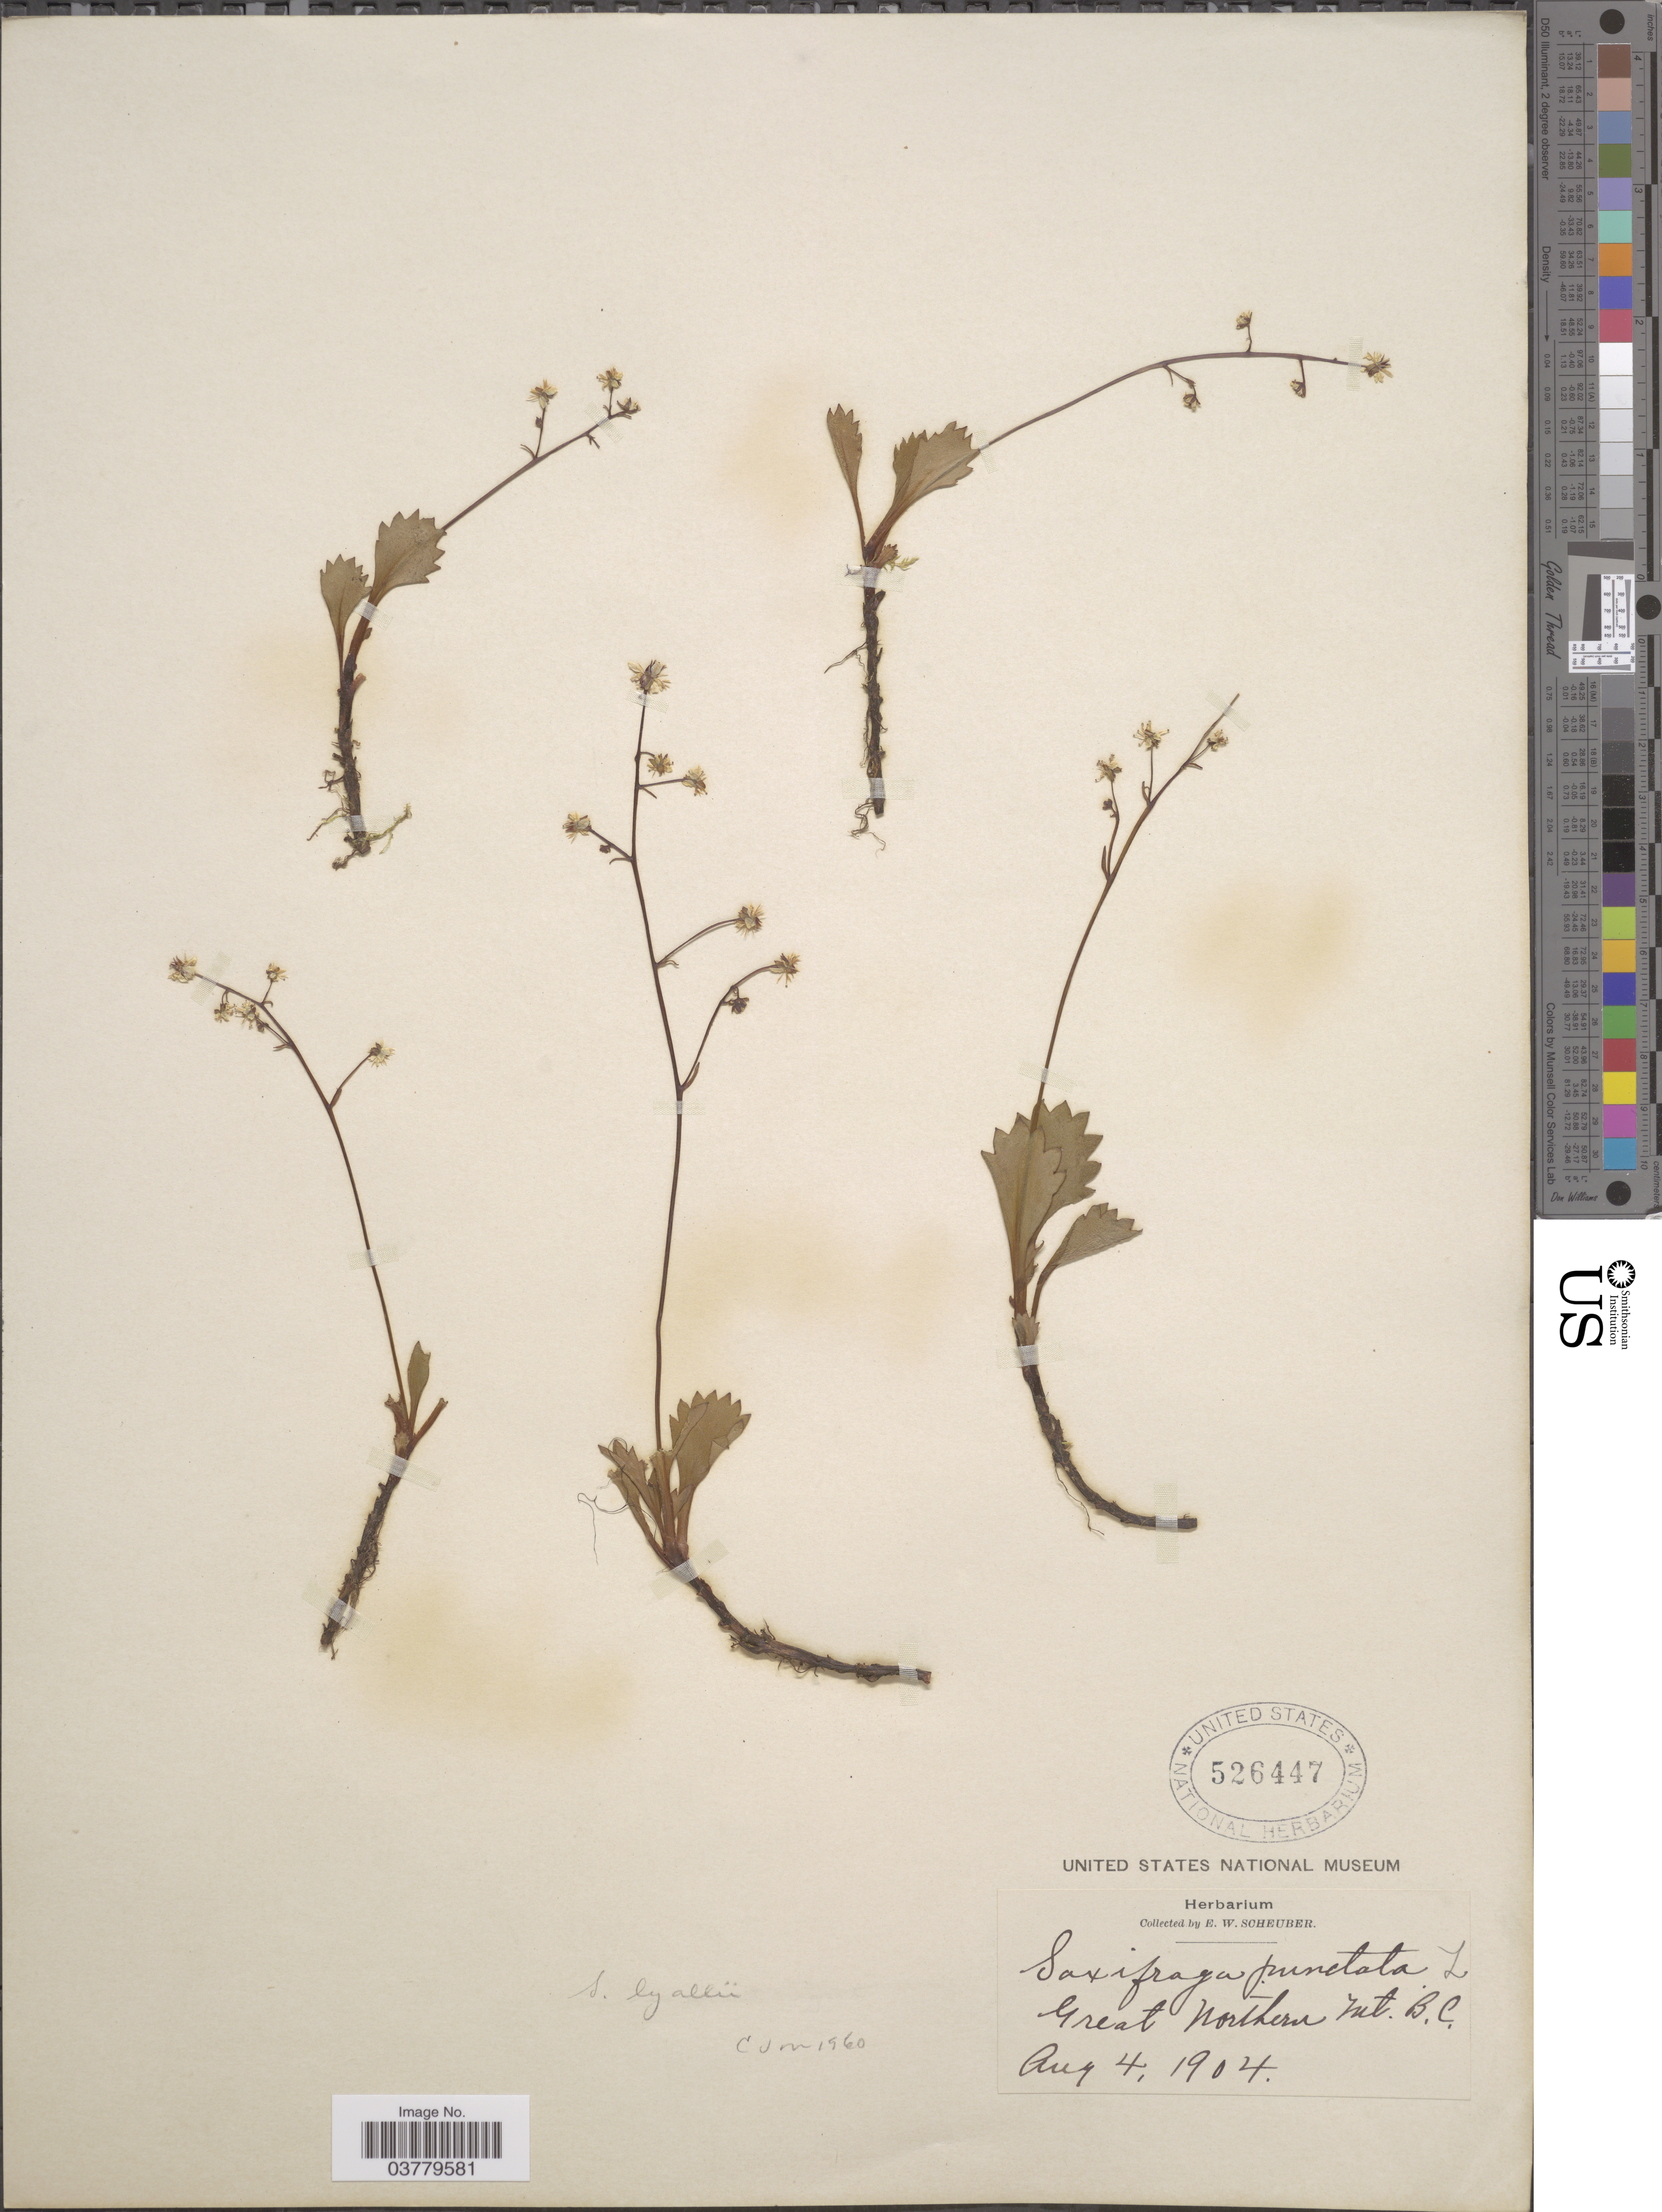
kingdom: Plantae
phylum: Tracheophyta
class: Magnoliopsida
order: Saxifragales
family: Saxifragaceae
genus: Micranthes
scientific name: Micranthes lyalii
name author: (Engl.) Small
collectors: E. Scheuber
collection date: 1904-08-04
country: Canada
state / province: British Columbia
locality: Great Northern Mt.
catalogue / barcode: US 526447